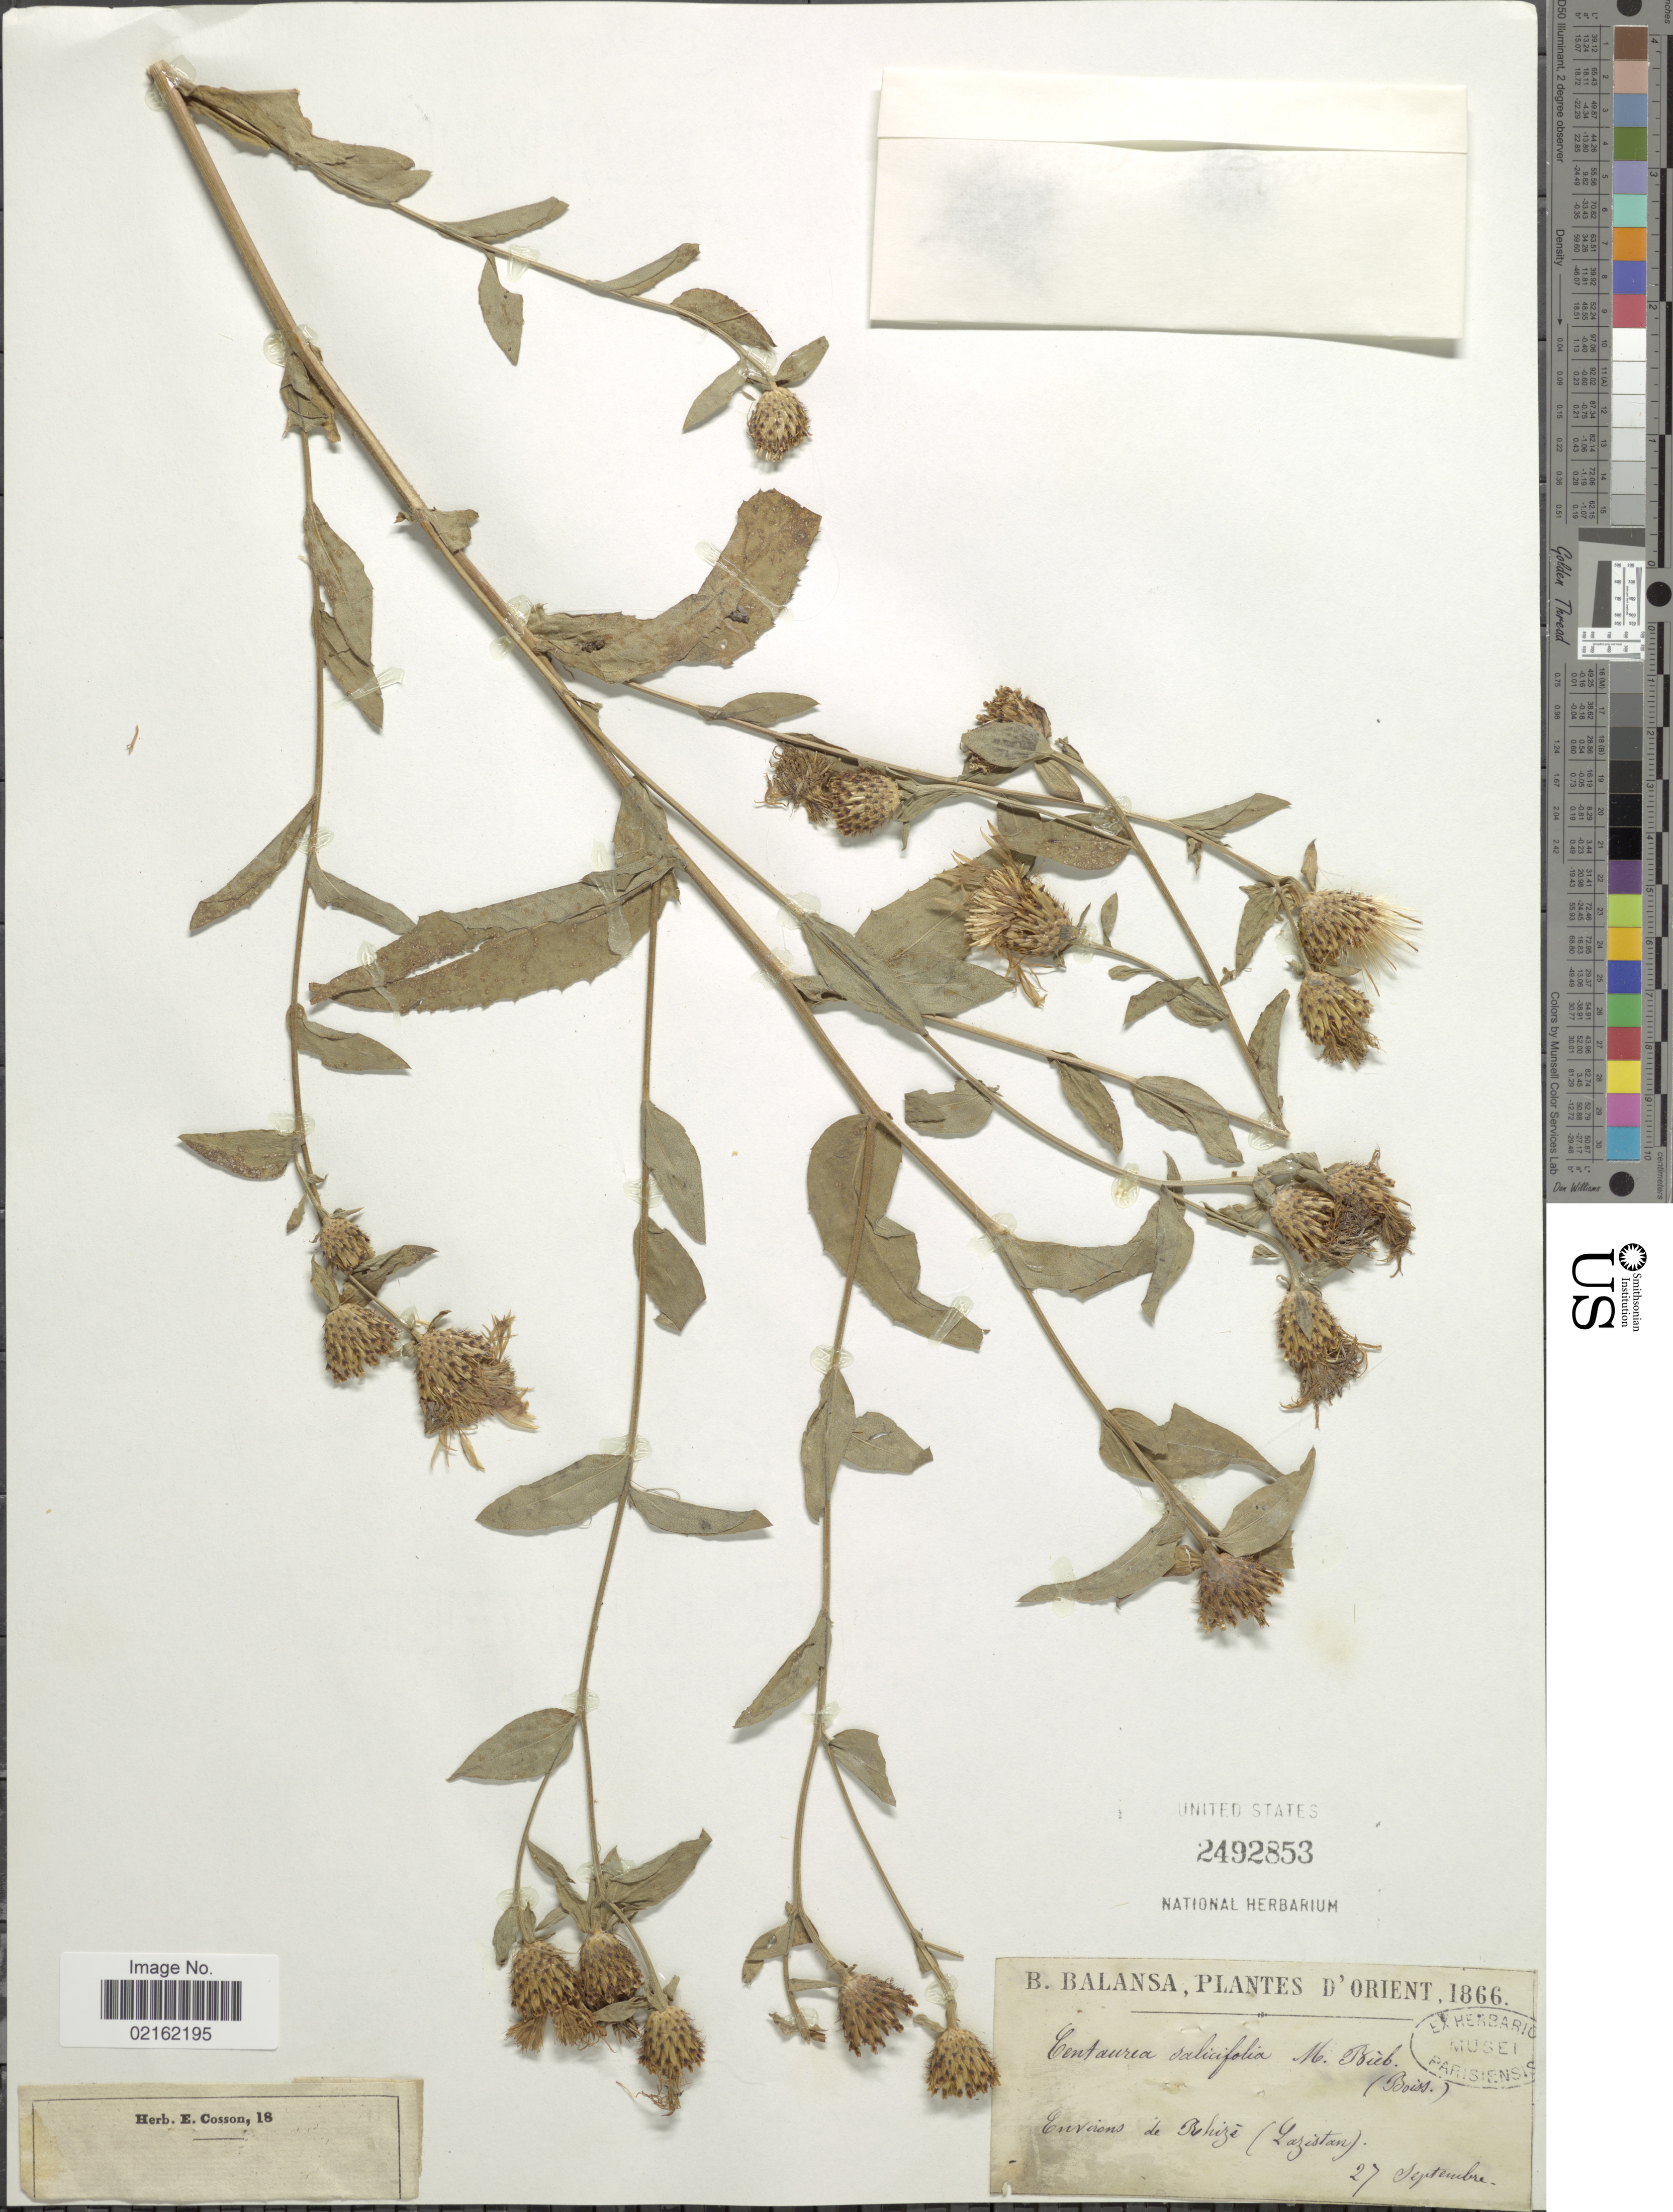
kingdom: Plantae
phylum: Tracheophyta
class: Magnoliopsida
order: Asterales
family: Asteraceae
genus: Centaurea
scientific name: Centaurea salicifolia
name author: M. Bieb.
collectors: B. Balansa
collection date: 1866-09-27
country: Turkey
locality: D'Orient., environs de Behize [interpreted] (Lazistan)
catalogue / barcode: US 2492853